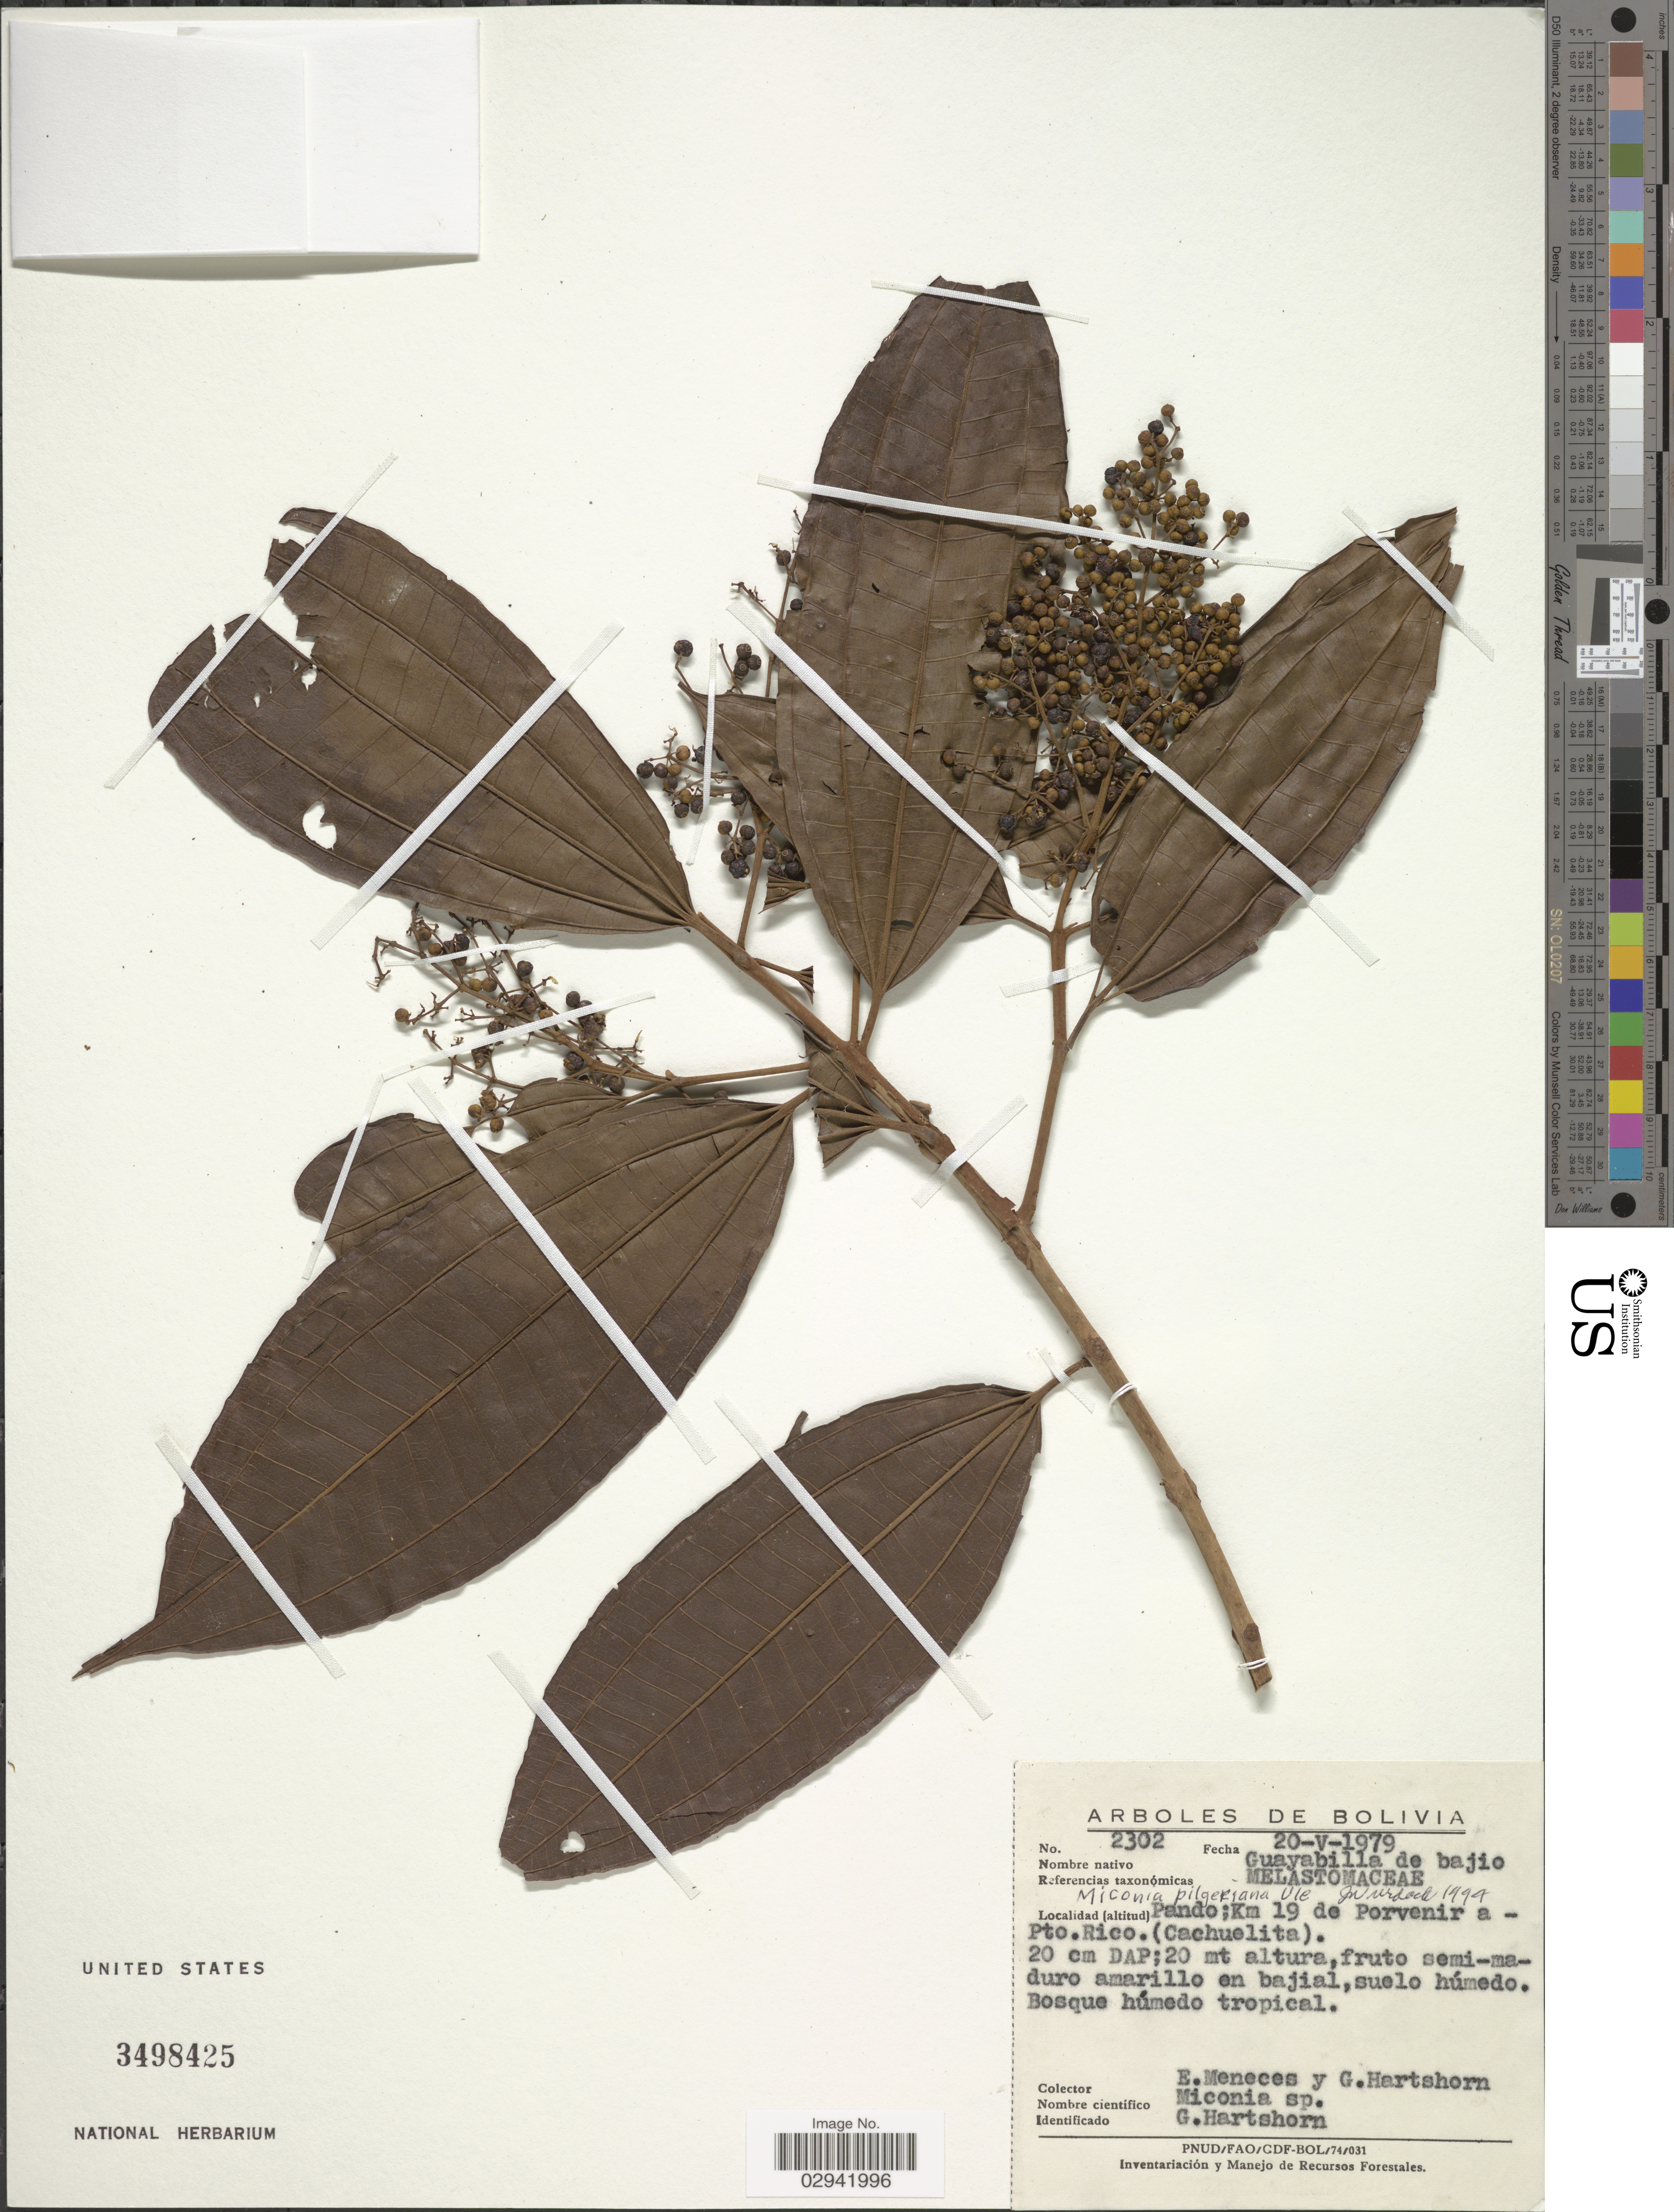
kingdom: Plantae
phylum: Tracheophyta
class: Magnoliopsida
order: Myrtales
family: Melastomataceae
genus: Miconia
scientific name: Miconia pilgeriana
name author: Ule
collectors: E. Meneces & G. Hartshorn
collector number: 2302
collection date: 1979-05-20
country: Bolivia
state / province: Pando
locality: Pando; Km 19 de Porvenir a - Pto. Rico. (Cachuelita).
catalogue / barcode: US 3498425